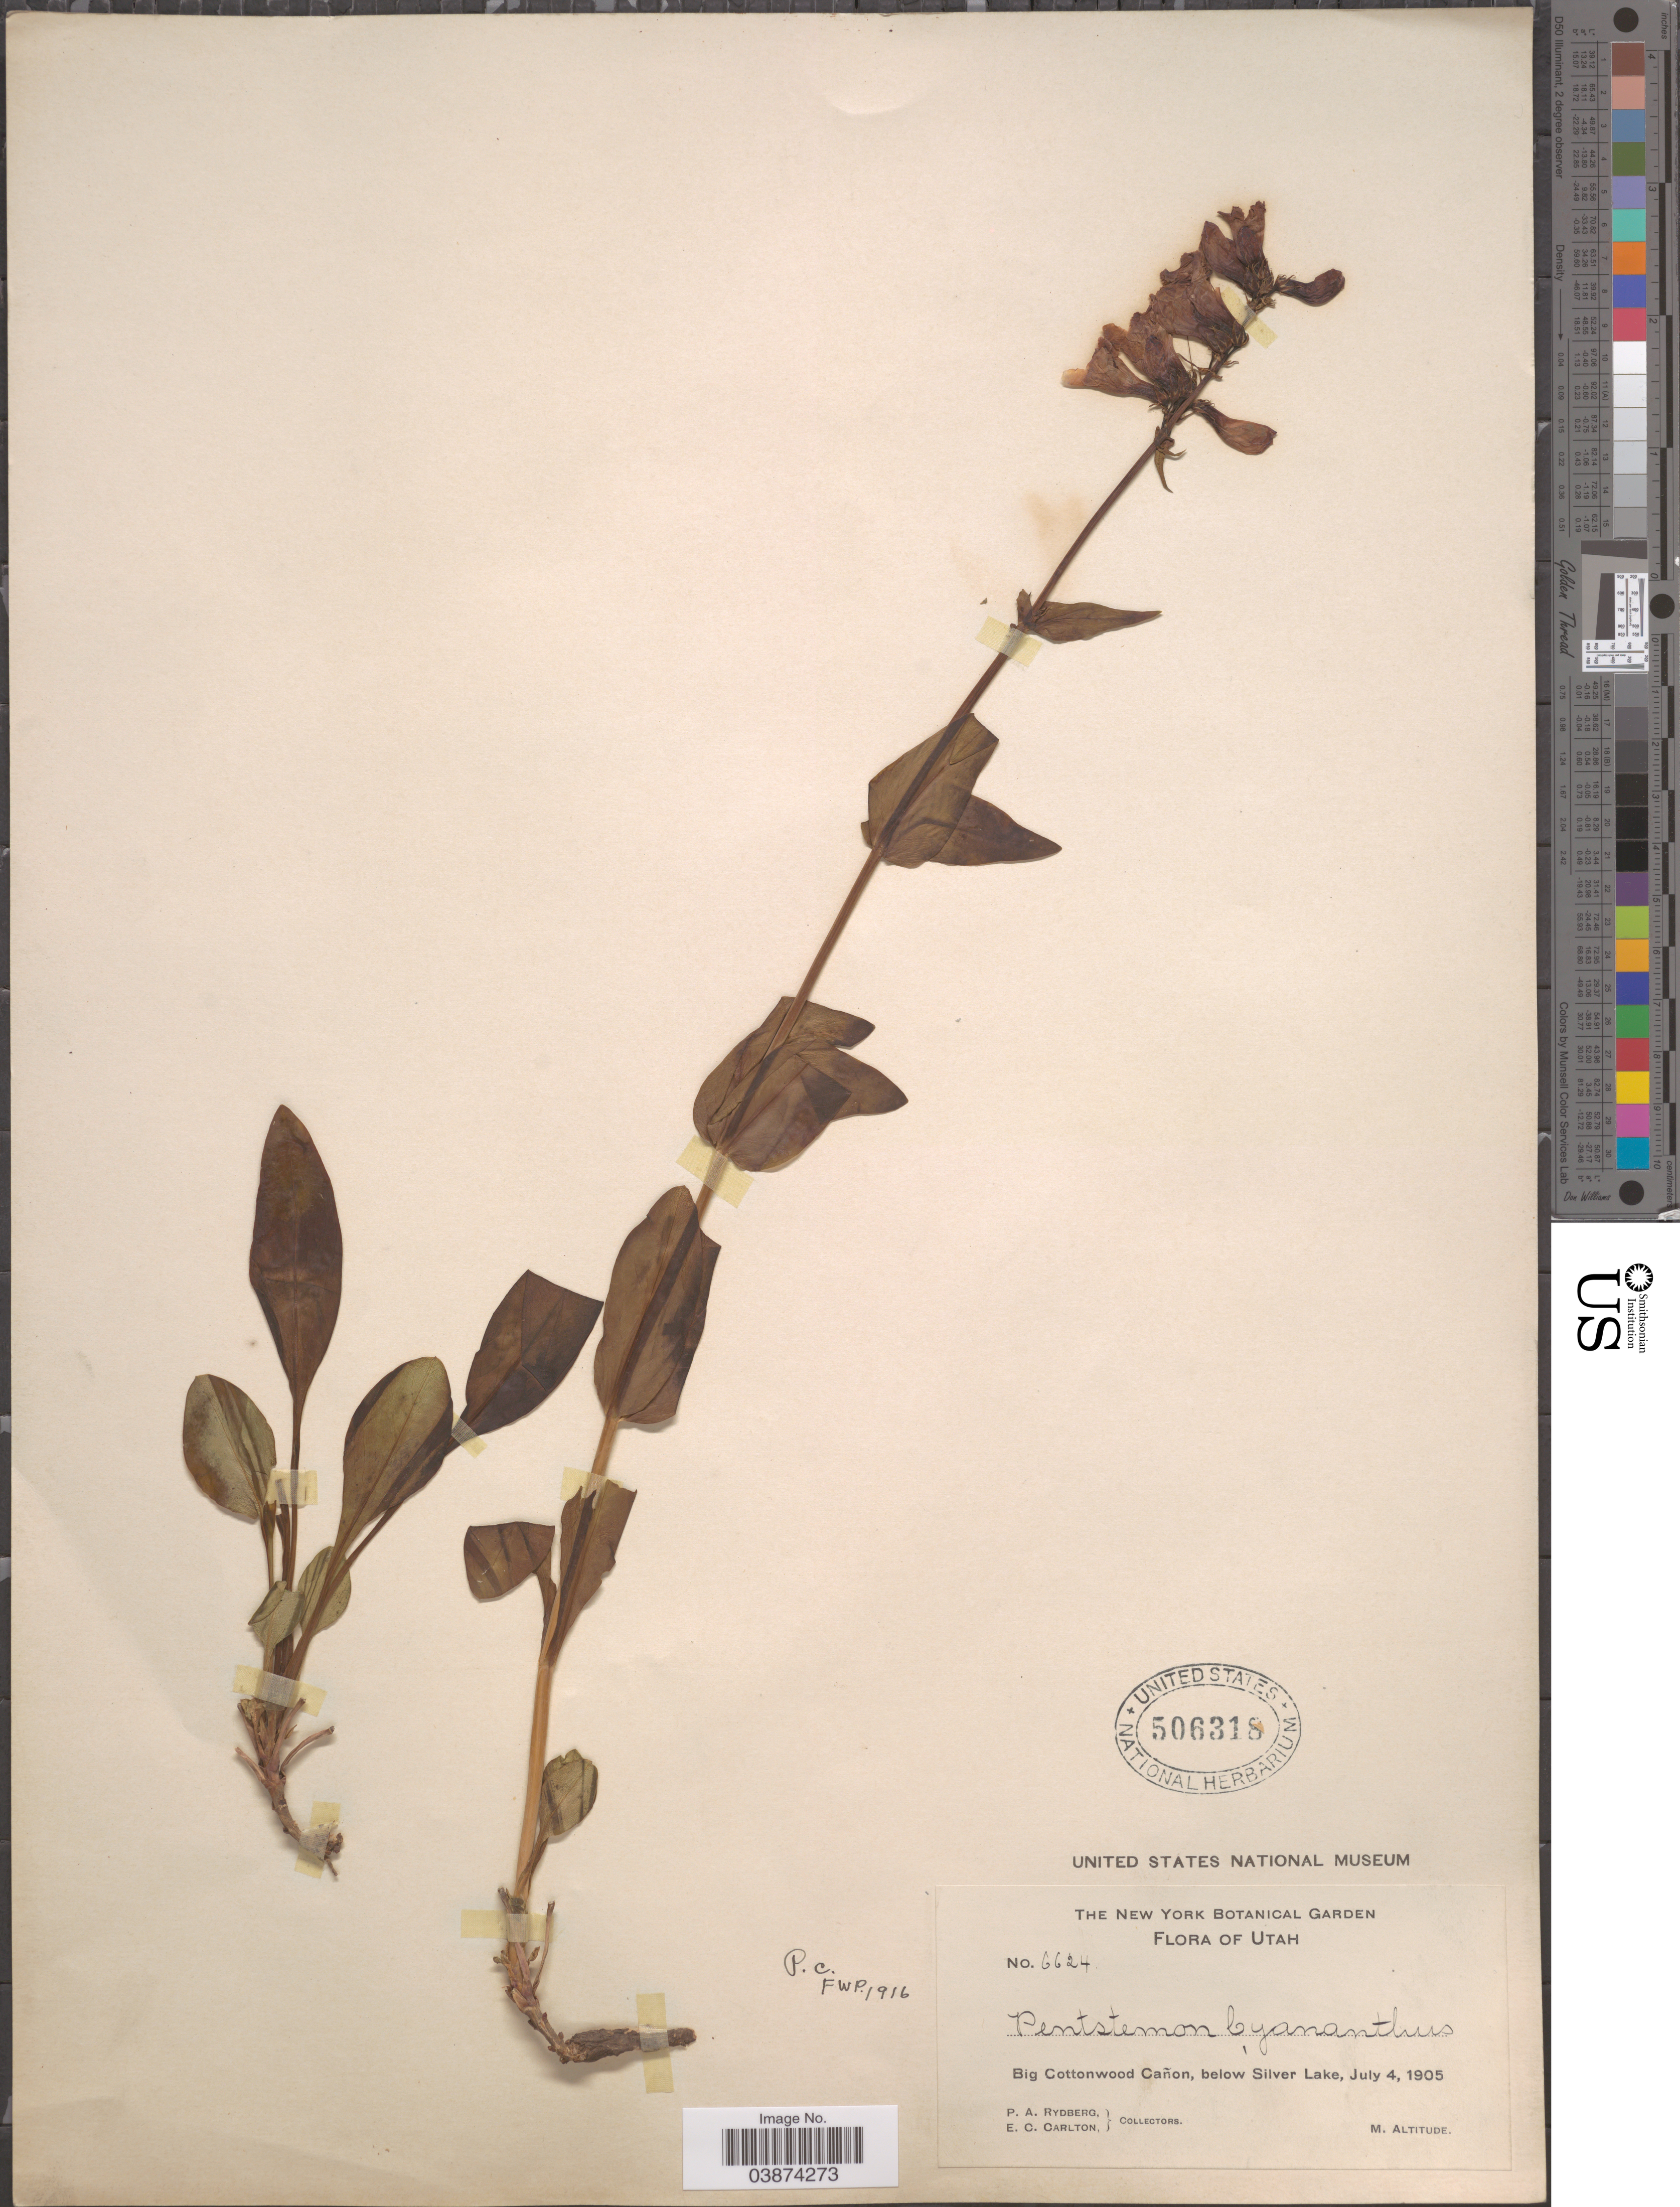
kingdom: Plantae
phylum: Tracheophyta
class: Magnoliopsida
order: Lamiales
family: Plantaginaceae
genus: Penstemon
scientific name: Penstemon cyananthus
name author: Hook.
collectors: P. A. Rydberg & E. Carlton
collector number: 6624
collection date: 1905-07-04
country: United States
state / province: Utah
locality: Big Cottonwood Cañon, below Silver Lake.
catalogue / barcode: US 506318